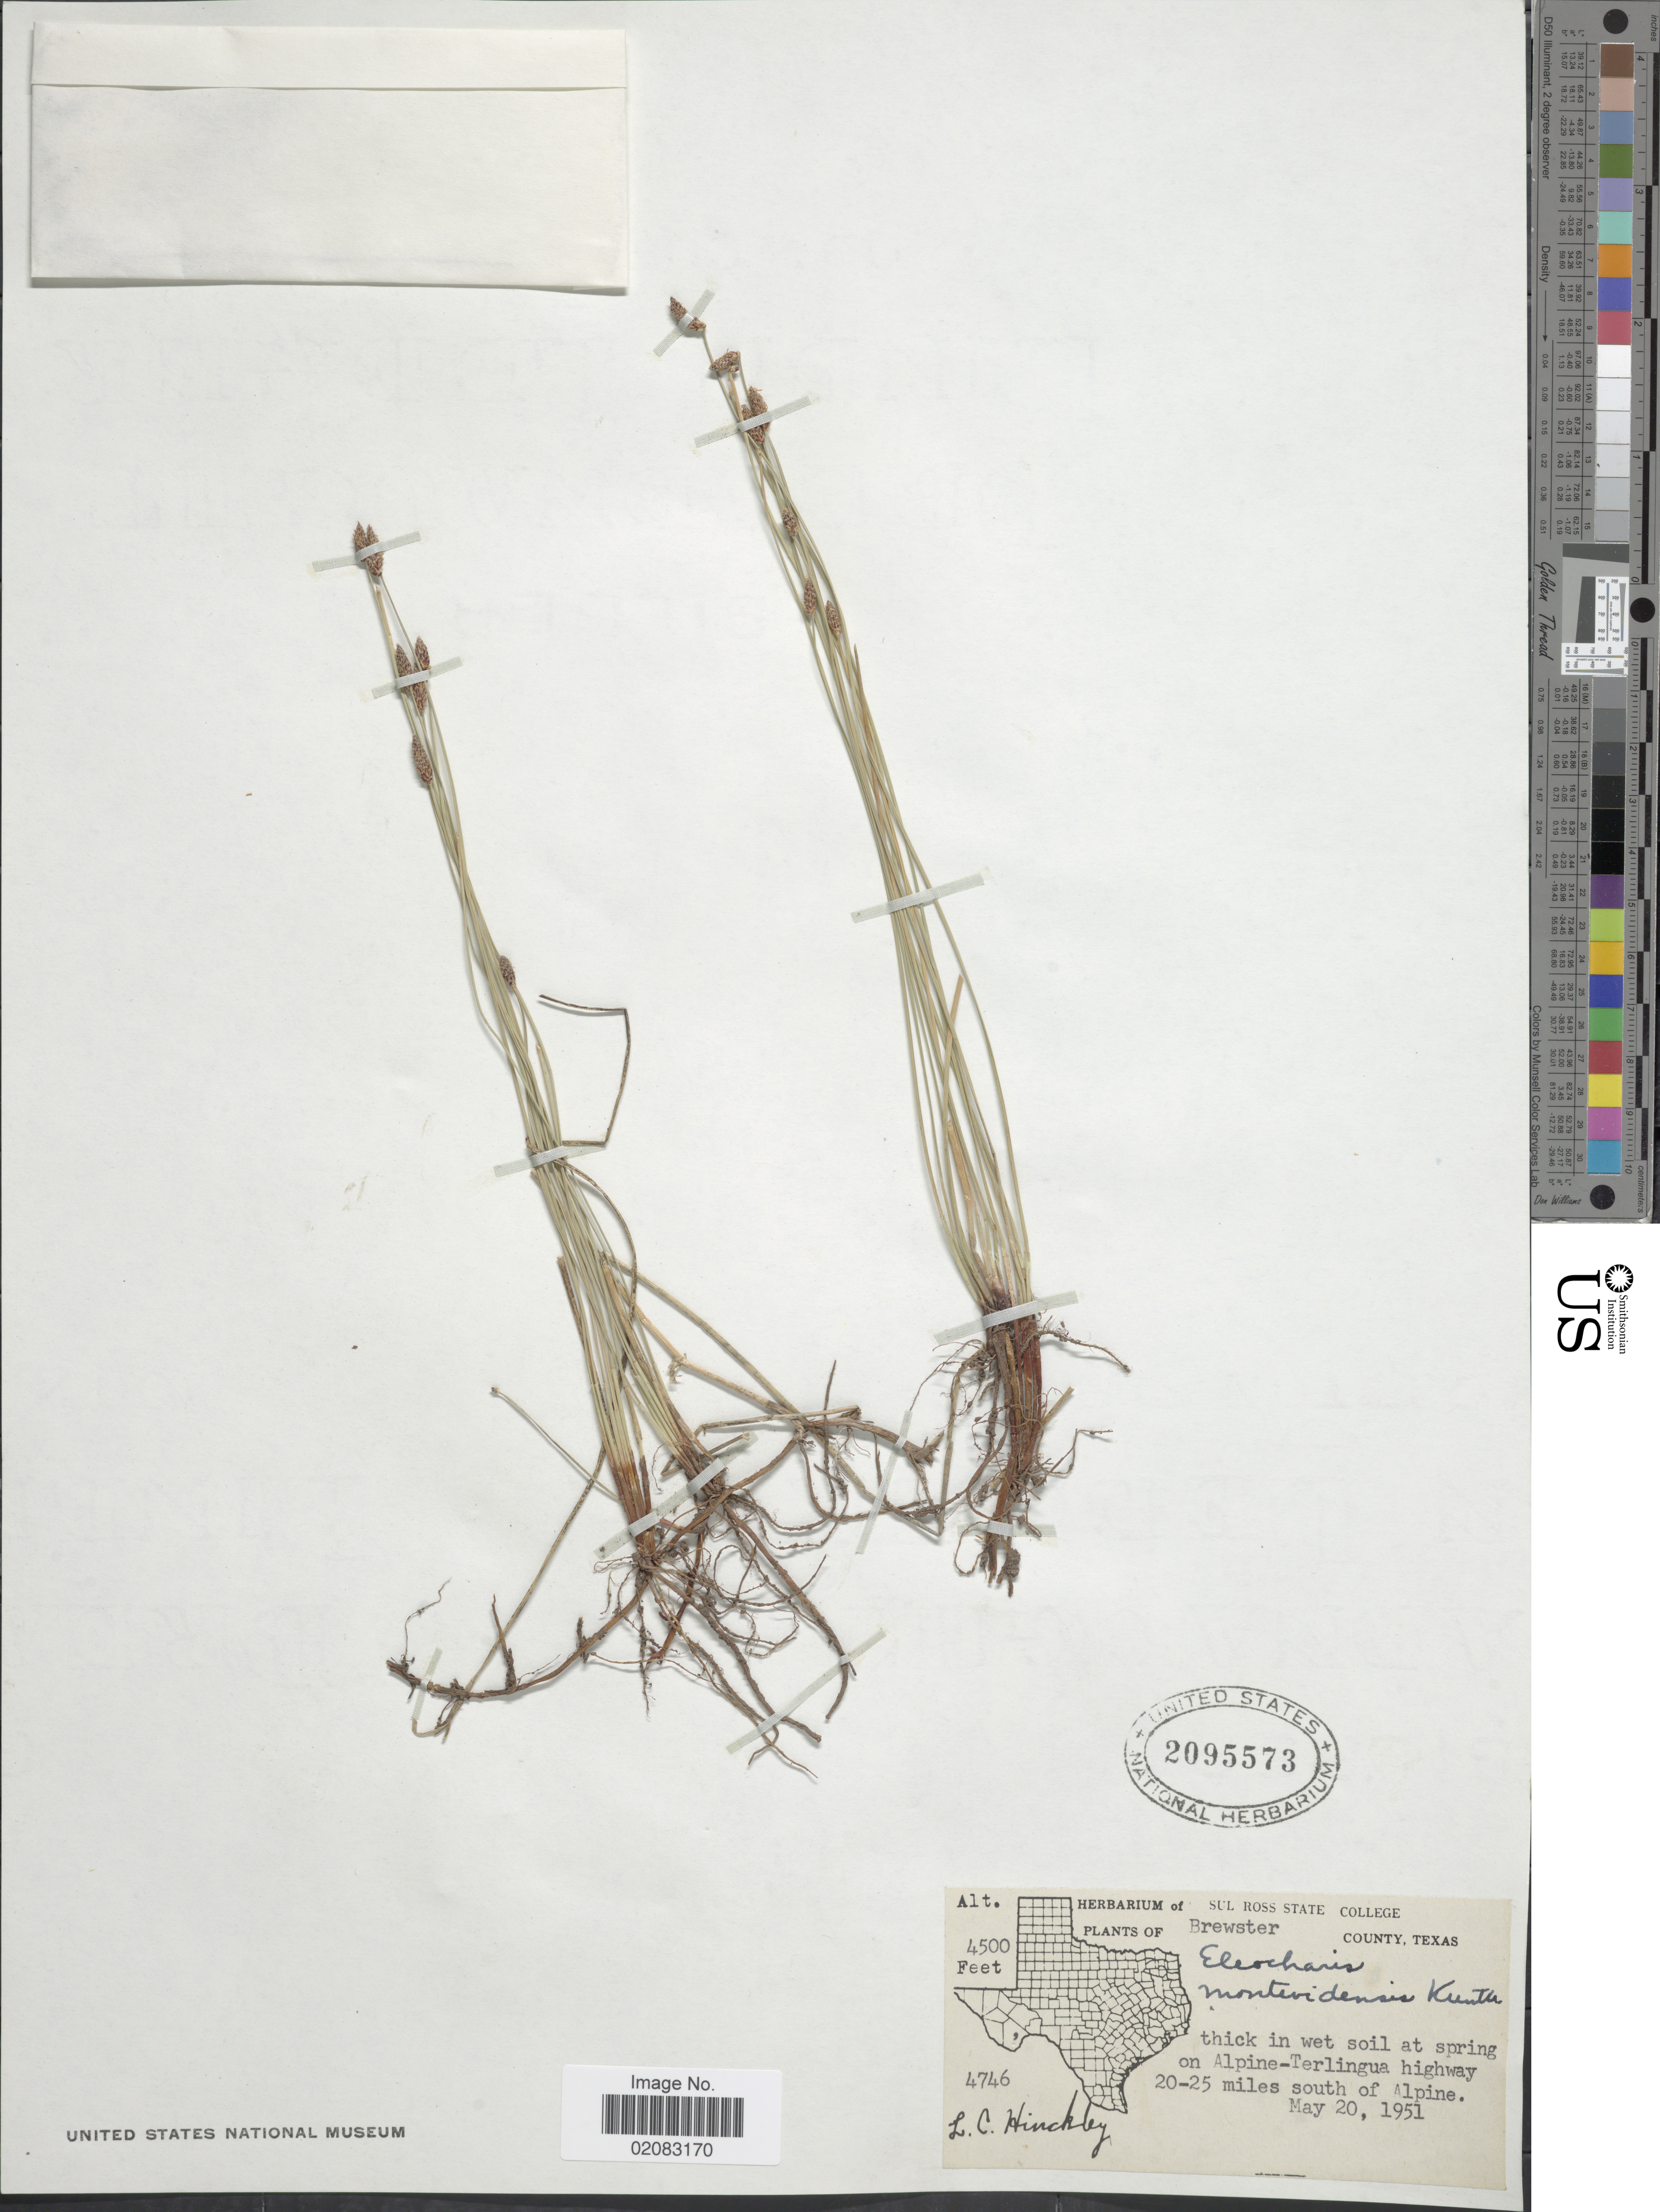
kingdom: Plantae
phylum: Tracheophyta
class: Liliopsida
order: Poales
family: Cyperaceae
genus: Eleocharis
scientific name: Eleocharis montevidensis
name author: Kunth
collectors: L. Hinckley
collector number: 4746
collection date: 1951-05-20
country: United States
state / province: Texas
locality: Brewster County, thick in wet soil at Spring on Alpine-Terlingua highway 20-25 miles south of Alpine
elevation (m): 1372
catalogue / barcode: US 2095573